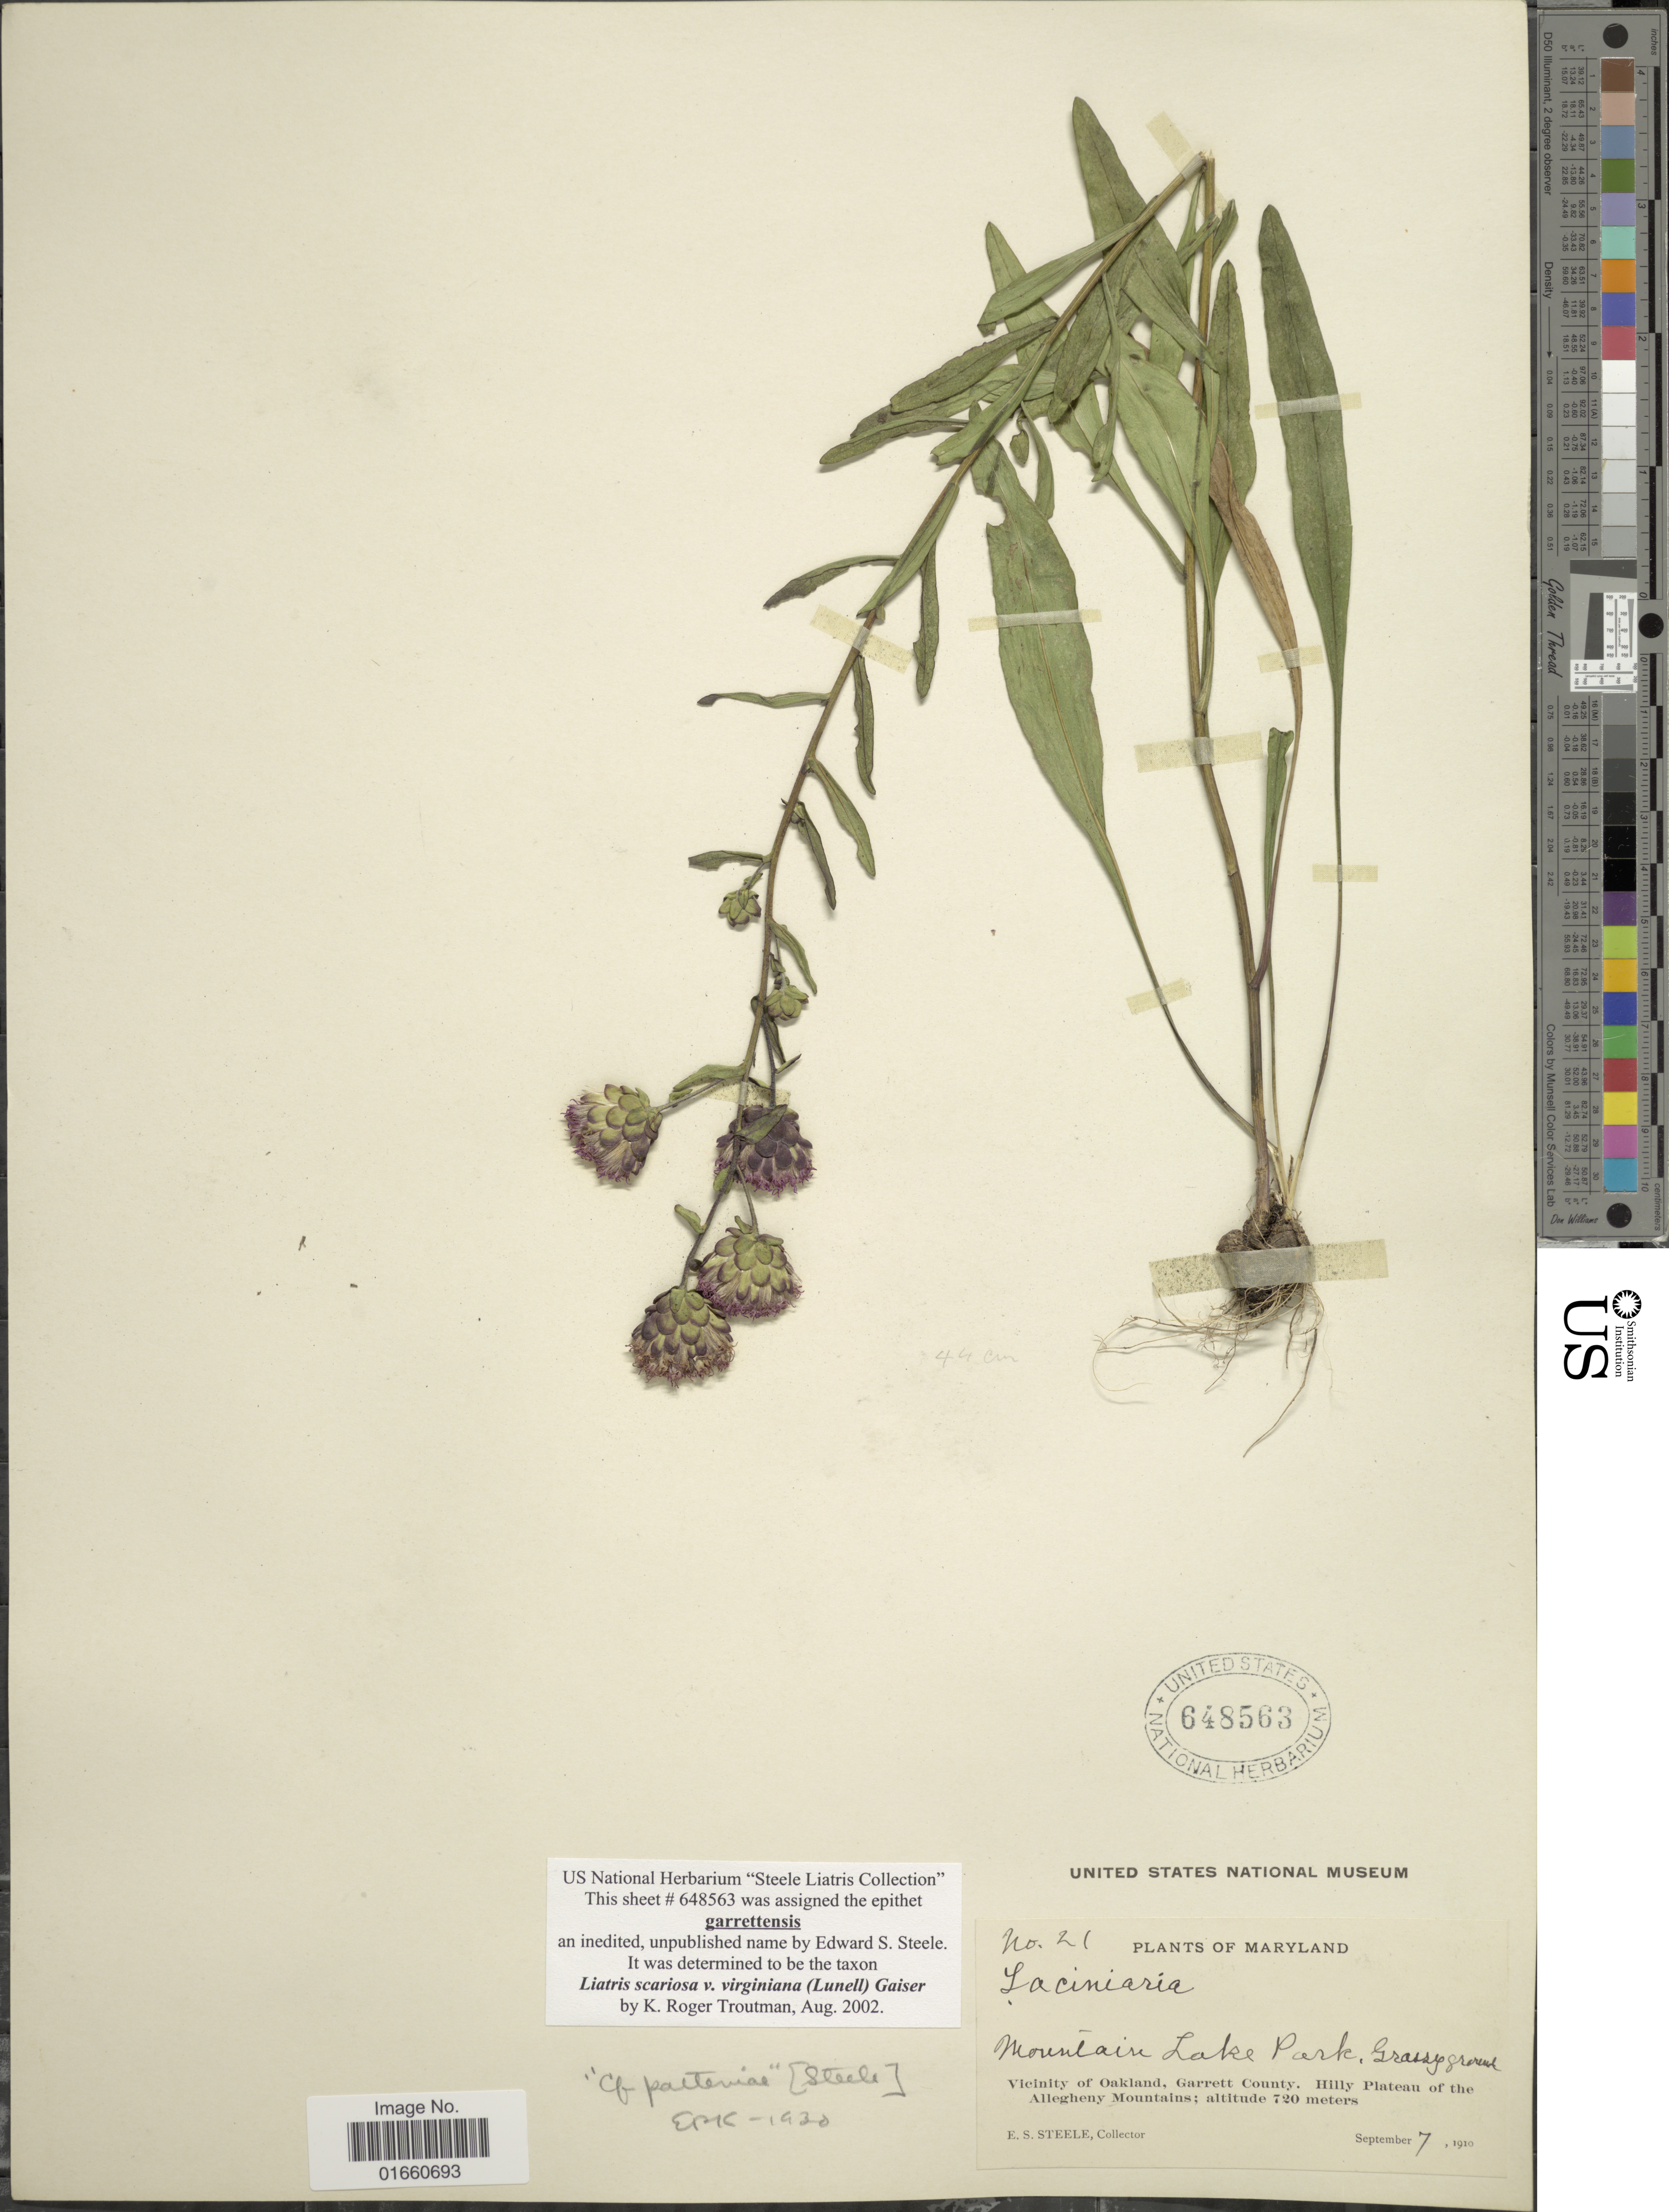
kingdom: Plantae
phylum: Tracheophyta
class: Magnoliopsida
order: Asterales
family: Asteraceae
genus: Liatris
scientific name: Liatris scariosa var. virginiana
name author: (Lunell) Gaiser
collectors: E. Steele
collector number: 21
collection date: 1910-09-07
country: United States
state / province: Maryland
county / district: Garrett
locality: Mountain Lake Park, Grassy ground, Vicinity of Oakland, Garrett County, Hilly Plateau of the Allegheny Mountains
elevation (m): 720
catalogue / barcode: US 648563